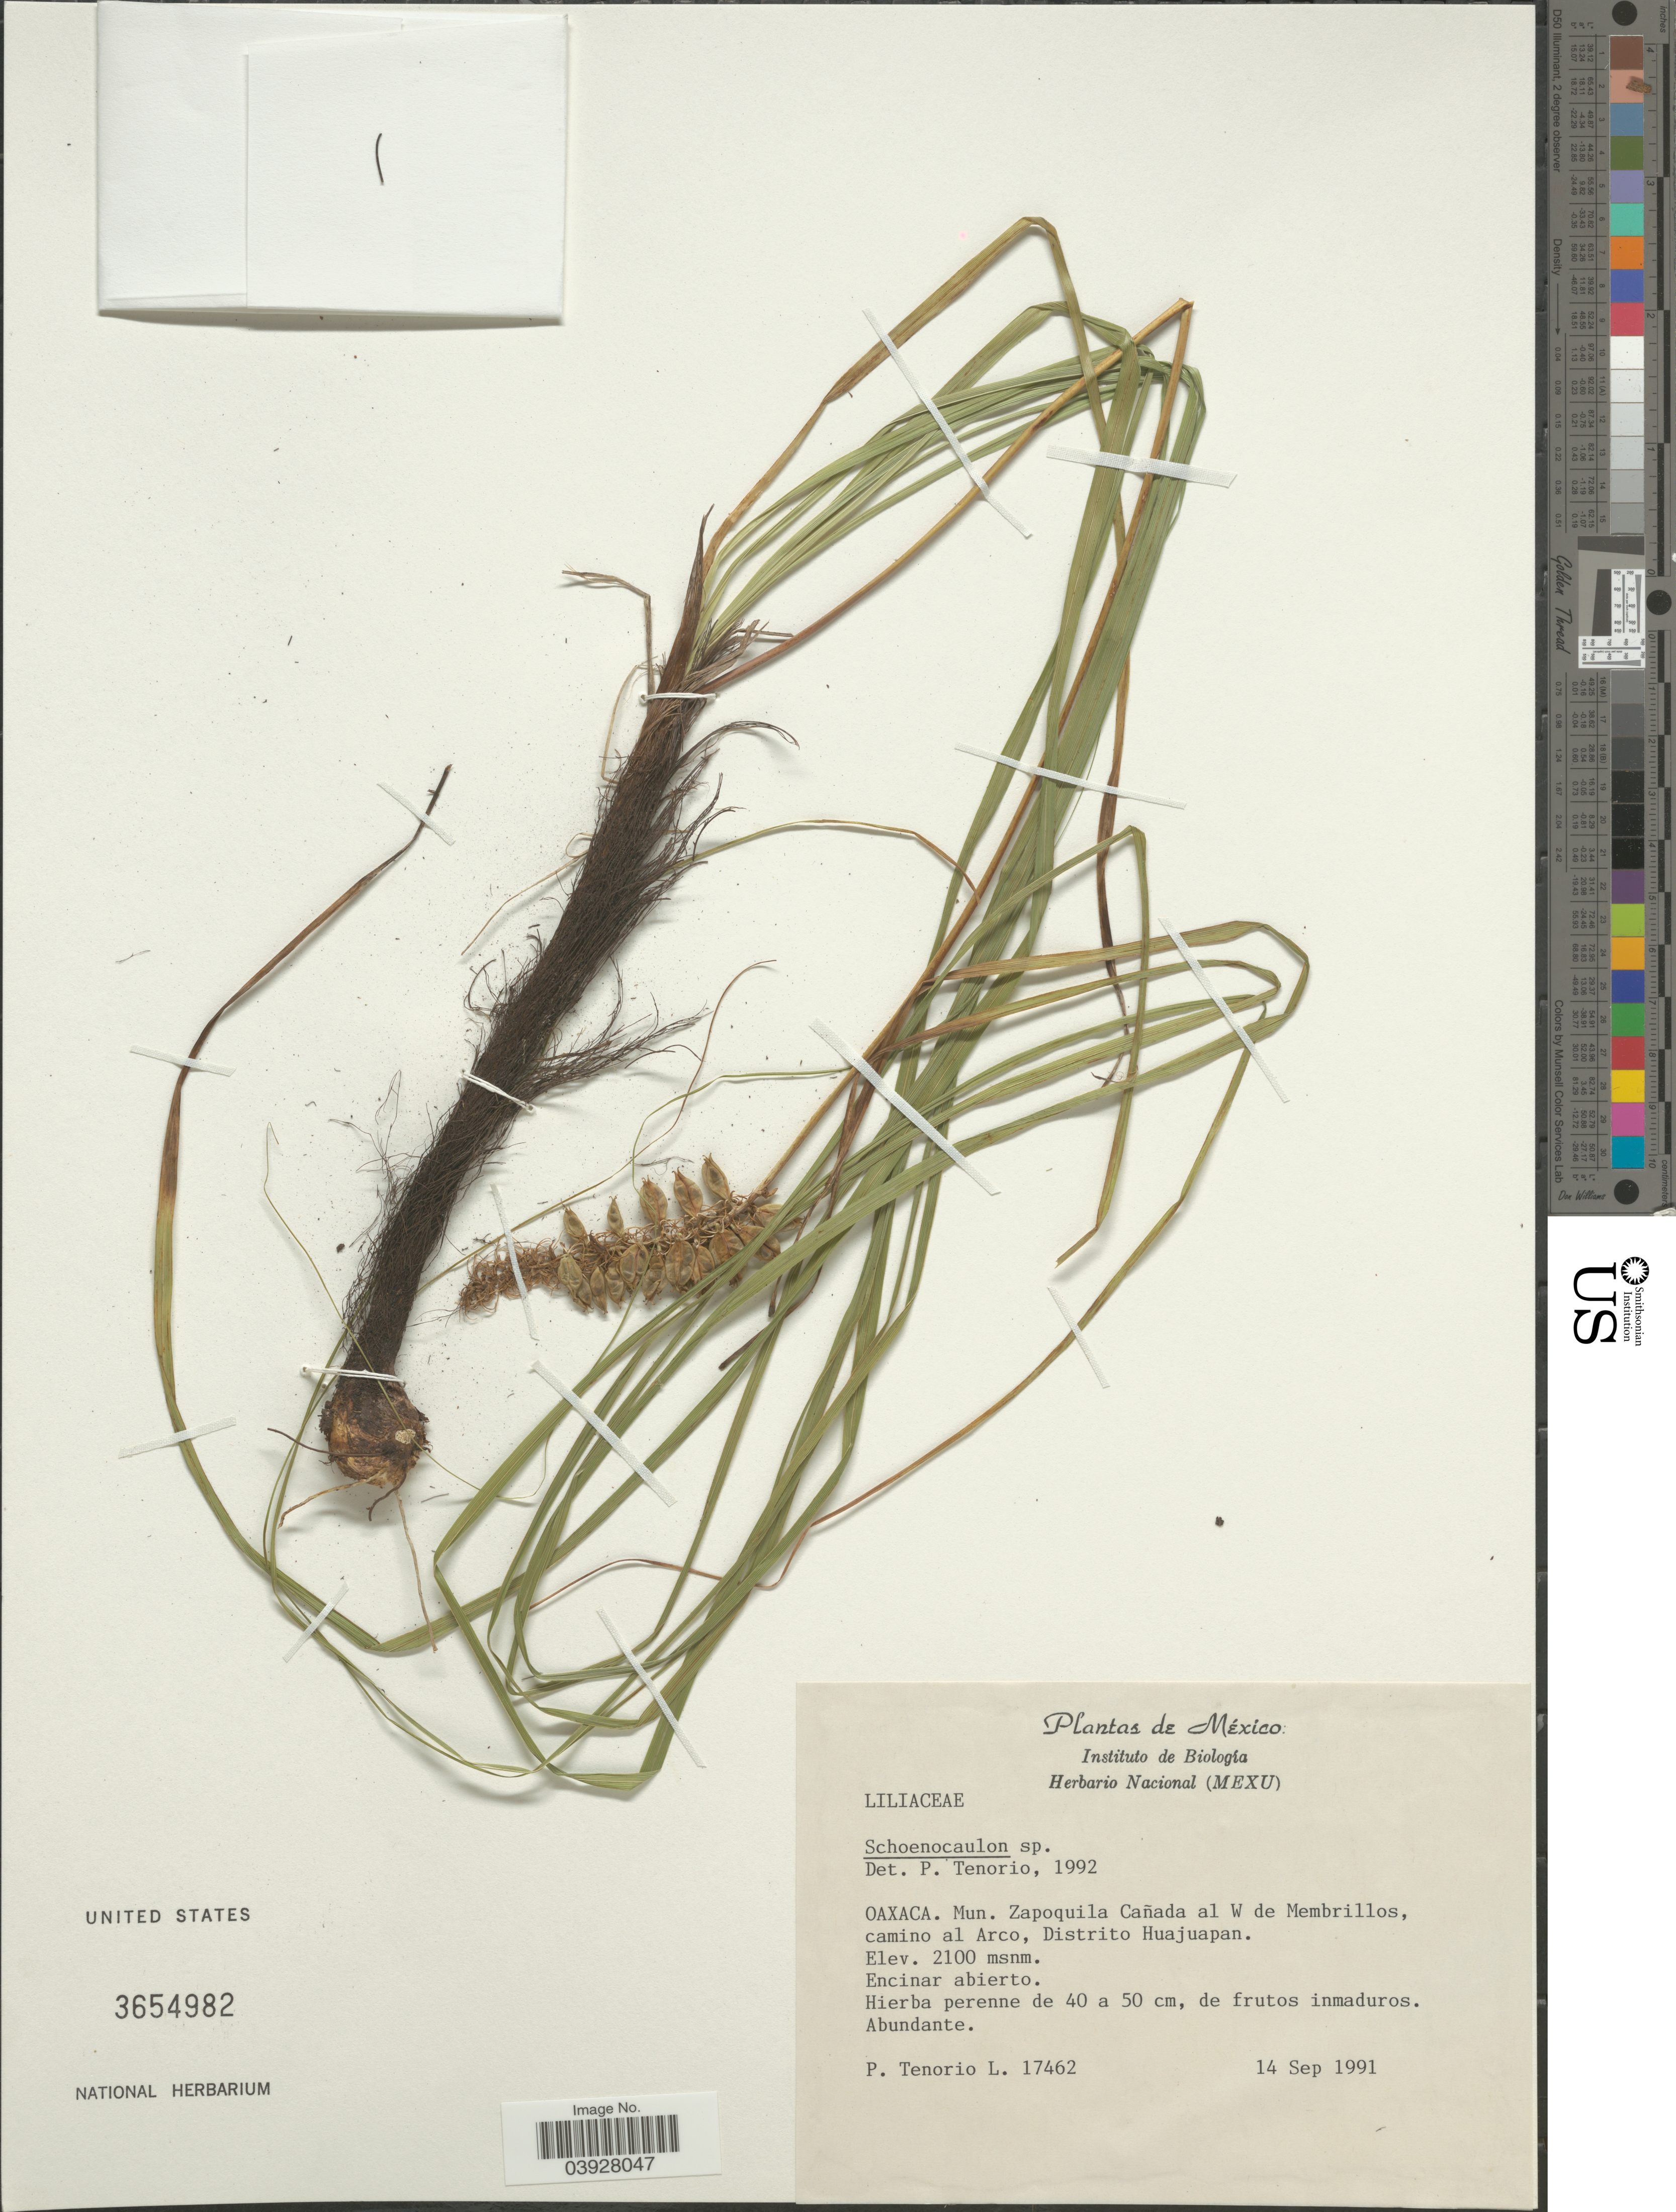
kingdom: Plantae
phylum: Tracheophyta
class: Liliopsida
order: Liliales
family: Melanthiaceae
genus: Schoenocaulon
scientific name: Schoenocaulon sp.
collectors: P. Tenorio L.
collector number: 17462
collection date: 1991-09-14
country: Mexico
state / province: Oaxaca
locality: Mun. Zapoquila Cañada al W de Membrillos, camino al Arco, Distrito Huajuapan.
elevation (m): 2100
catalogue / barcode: US 3654982